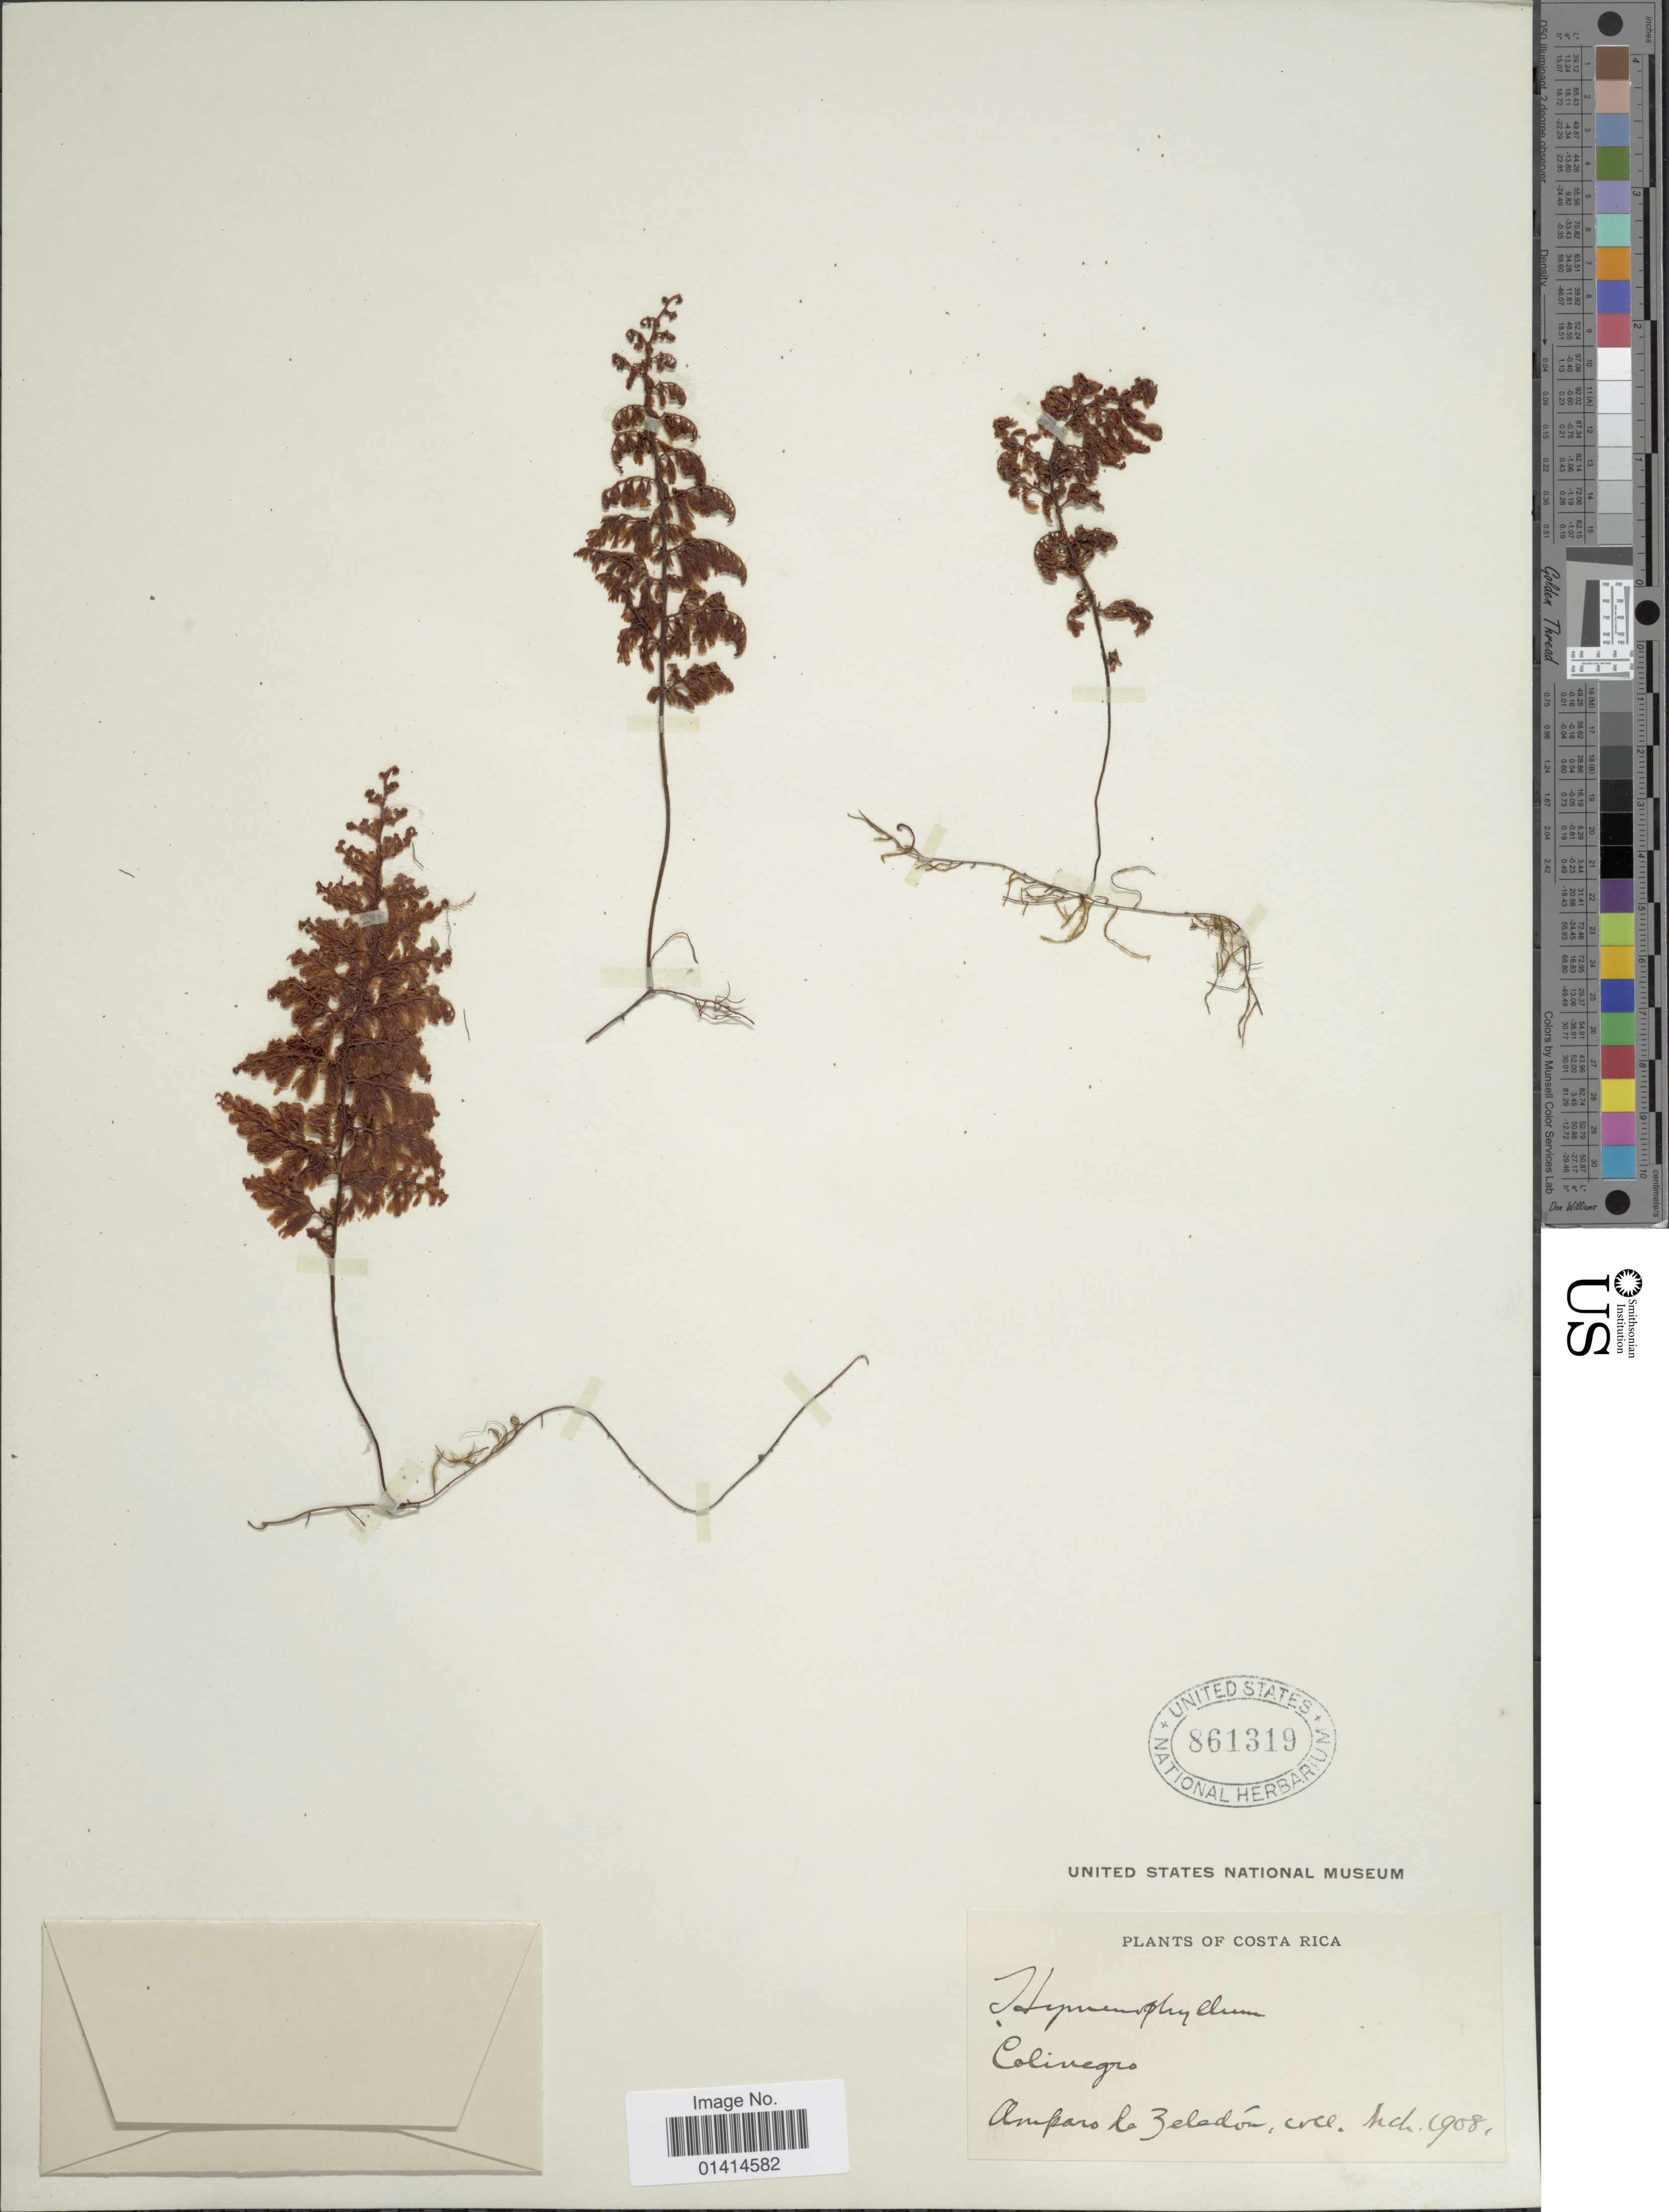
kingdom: Plantae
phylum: Tracheophyta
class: Polypodiopsida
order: Hymenophyllales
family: Hymenophyllaceae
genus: Hymenophyllum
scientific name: Hymenophyllum polyanthos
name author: (Sw.) Sw.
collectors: A. Zeledon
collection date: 1908-03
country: Costa Rica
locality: Colinegro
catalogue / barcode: US 861319